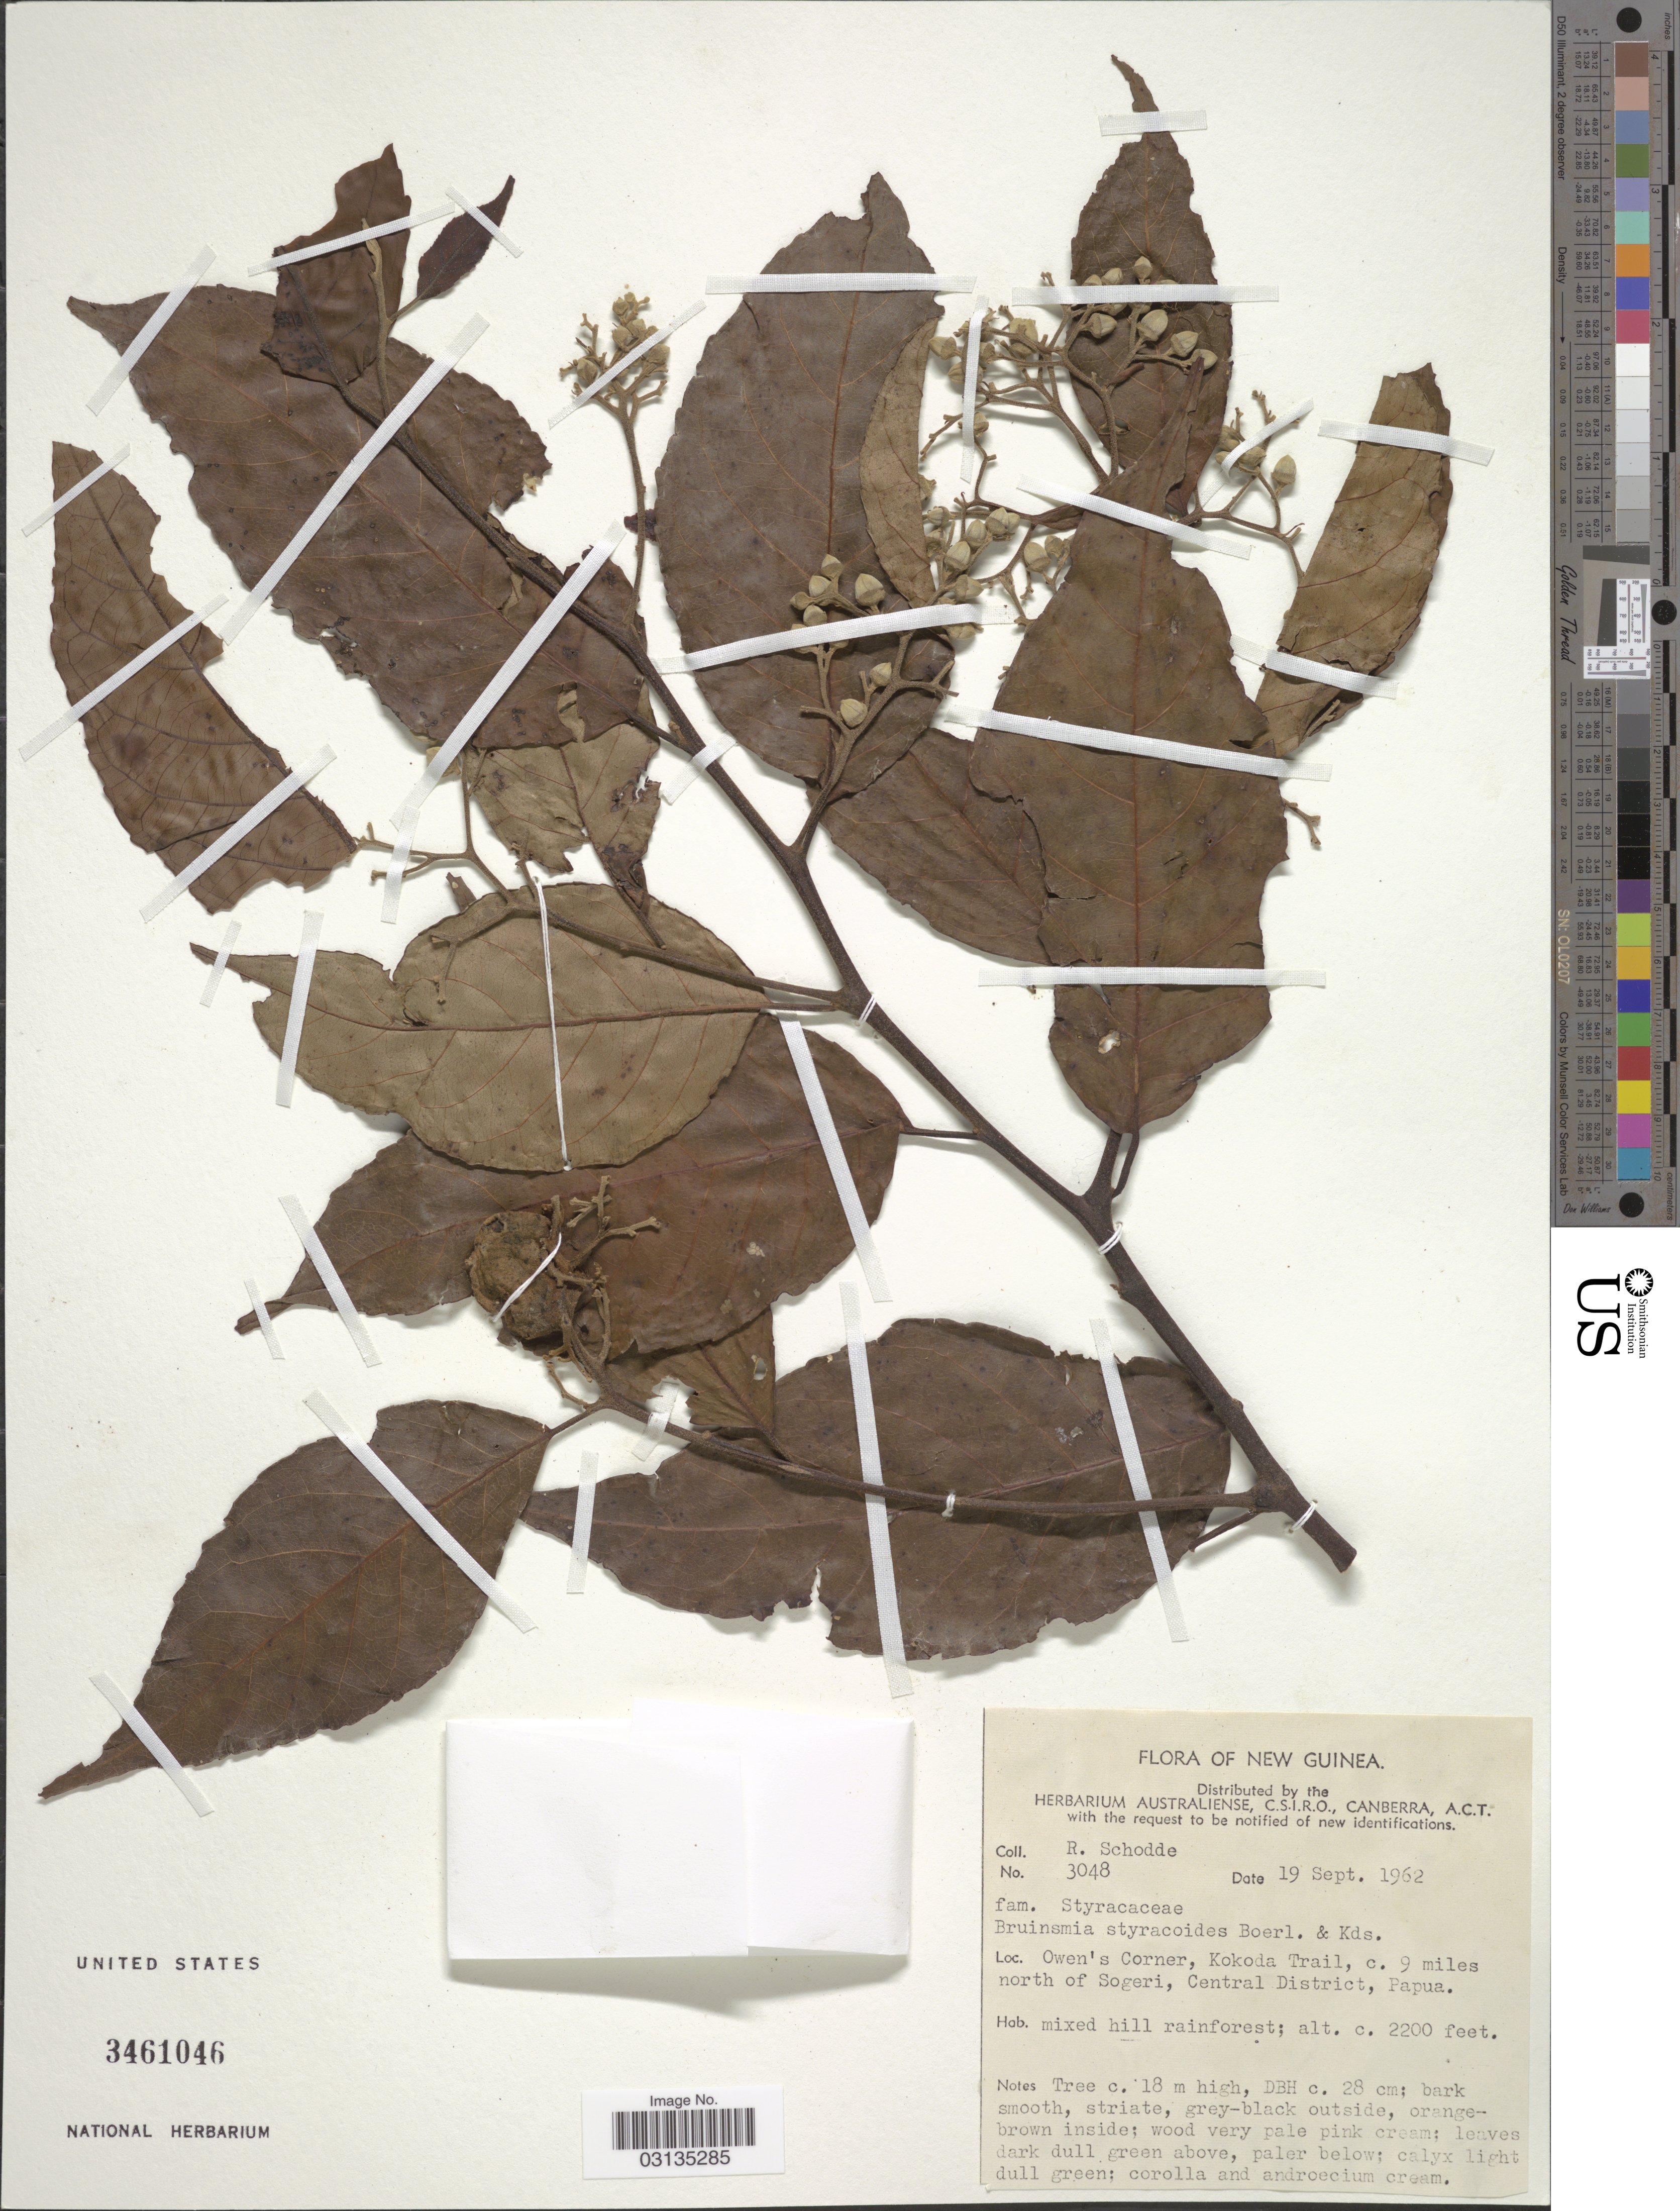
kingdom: Plantae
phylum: Tracheophyta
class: Magnoliopsida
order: Ericales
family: Styracaceae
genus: Bruinsmia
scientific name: Bruinsmia styracoides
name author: Boerl. & Koord.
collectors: R. Schodde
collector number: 3048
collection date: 1962-09-19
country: Papua New Guinea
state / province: Central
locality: New Guinea, Owen's Corner, Kokoda Trail, c. 9 miles north of Sogeri, Central District, Papua.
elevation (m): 671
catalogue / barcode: US 3461046